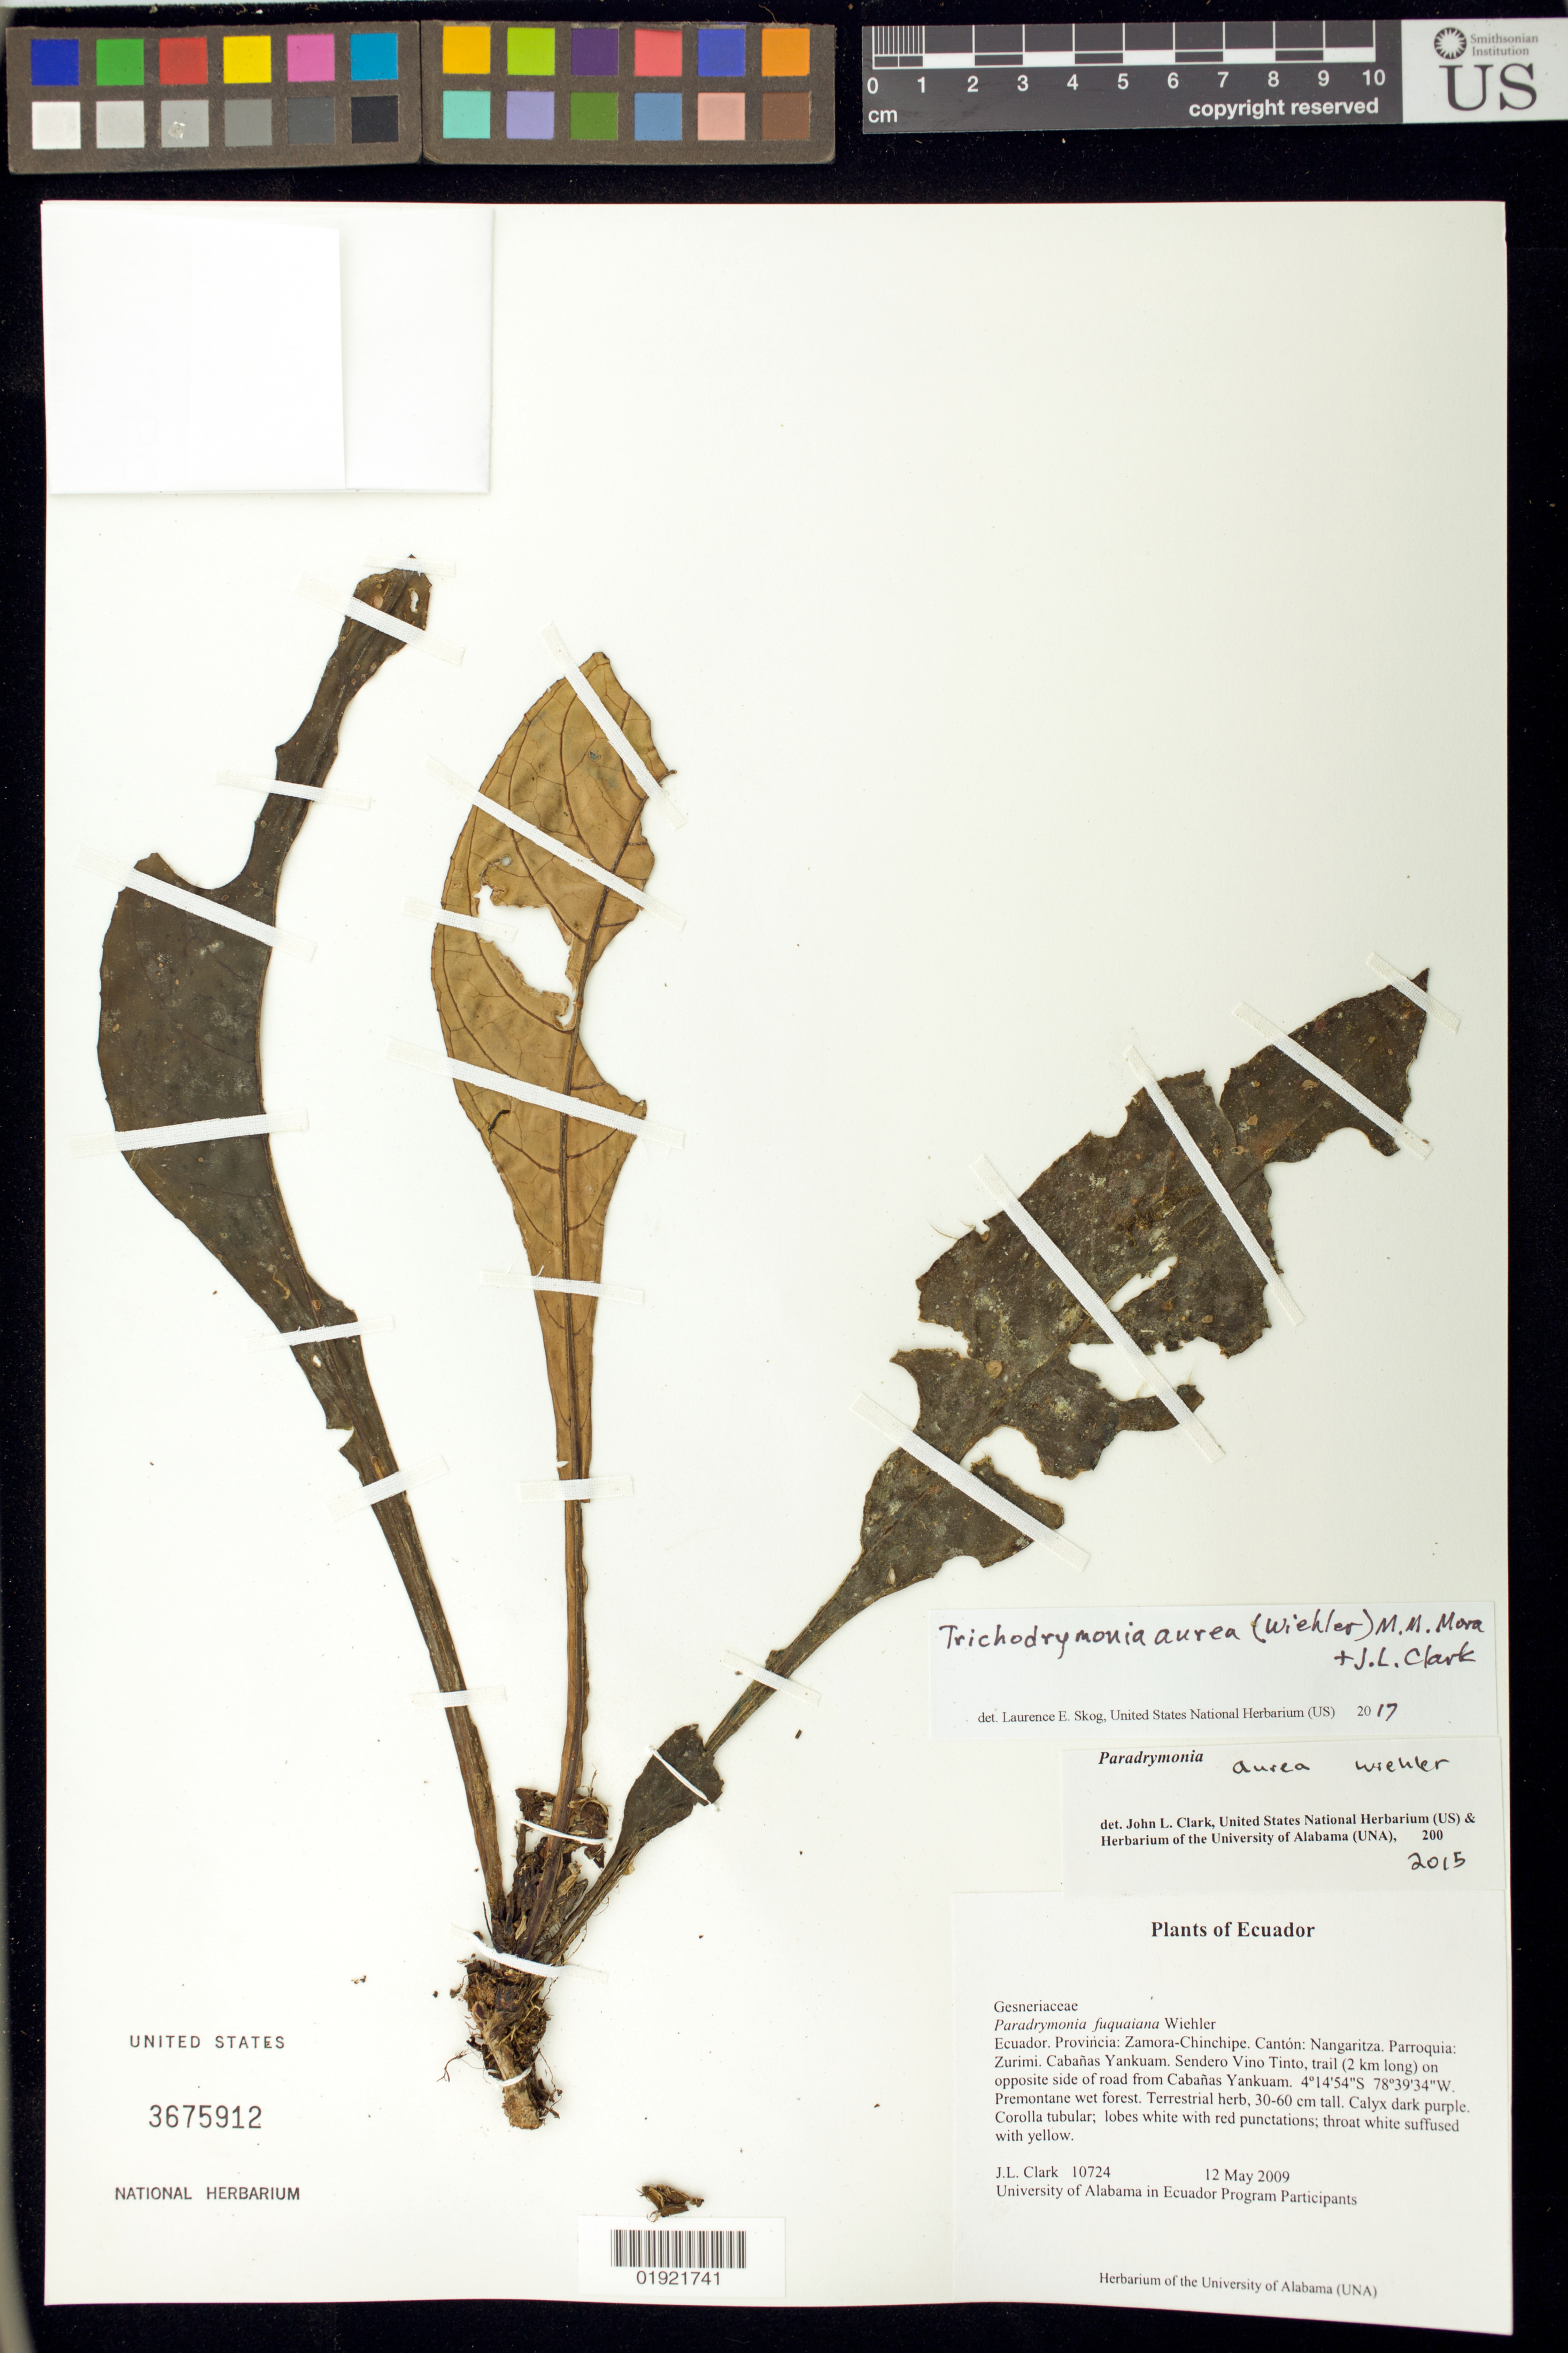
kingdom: Plantae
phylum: Tracheophyta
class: Magnoliopsida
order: Lamiales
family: Gesneriaceae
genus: Trichodrymonia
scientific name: Trichodrymonia aurea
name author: (Wiehler) M.M. Mora & J.L. Clark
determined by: Skog, Laurence E.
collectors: J. L. Clark & University of Alabama in Ecuador Program participants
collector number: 10724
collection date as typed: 12 May 2009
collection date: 2009-05-12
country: Ecuador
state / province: Zamora-Chinchipe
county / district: Nangaritza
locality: Parroquia: Zurimi. Cabanas Yankuam. Sendero Vino Tinto, trail (2 km long) on opposite side of road from Cabanas Yankuam.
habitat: Premontane wet forest.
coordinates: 4 14 54 S, 78 39 34 W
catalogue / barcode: US 3675912